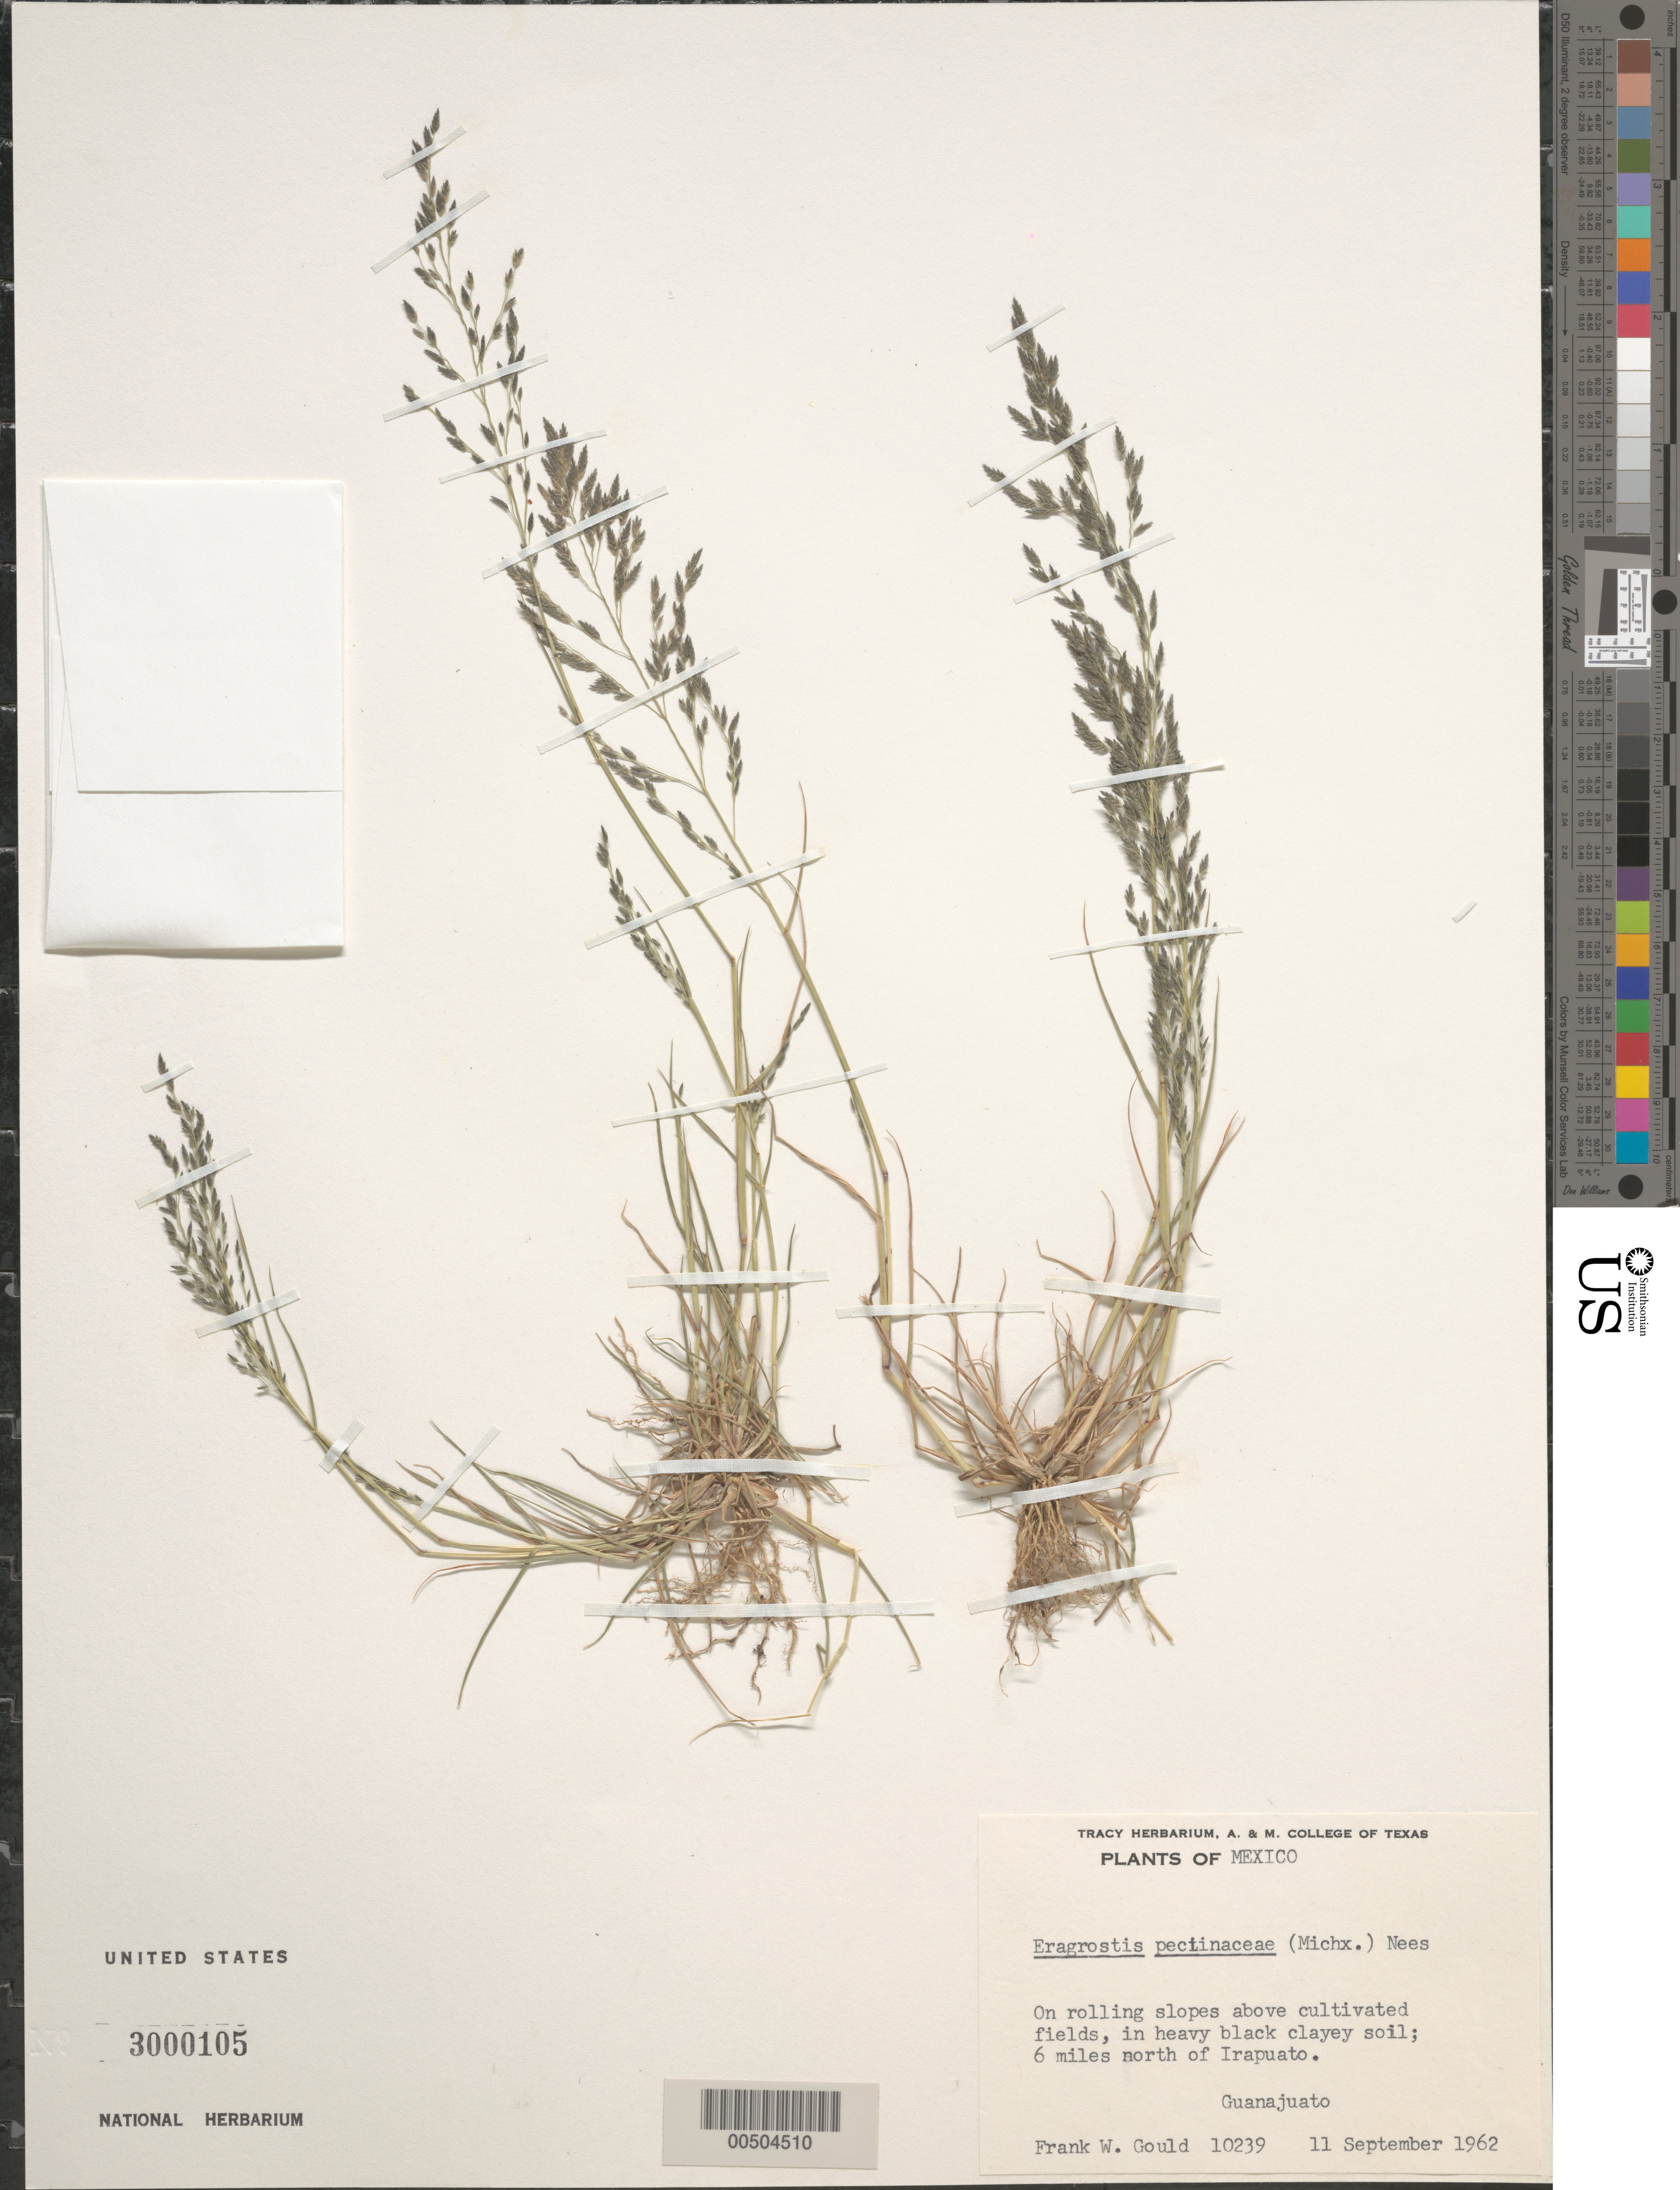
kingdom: Plantae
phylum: Tracheophyta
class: Liliopsida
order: Poales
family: Poaceae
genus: Eragrostis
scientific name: Eragrostis pectinacea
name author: (Michx.) Nees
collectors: F. W. Gould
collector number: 10239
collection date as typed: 11 Sep 1962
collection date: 1962-09-11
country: Mexico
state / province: Guanajuato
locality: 6 mi N of Irapuato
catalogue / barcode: US 3000105